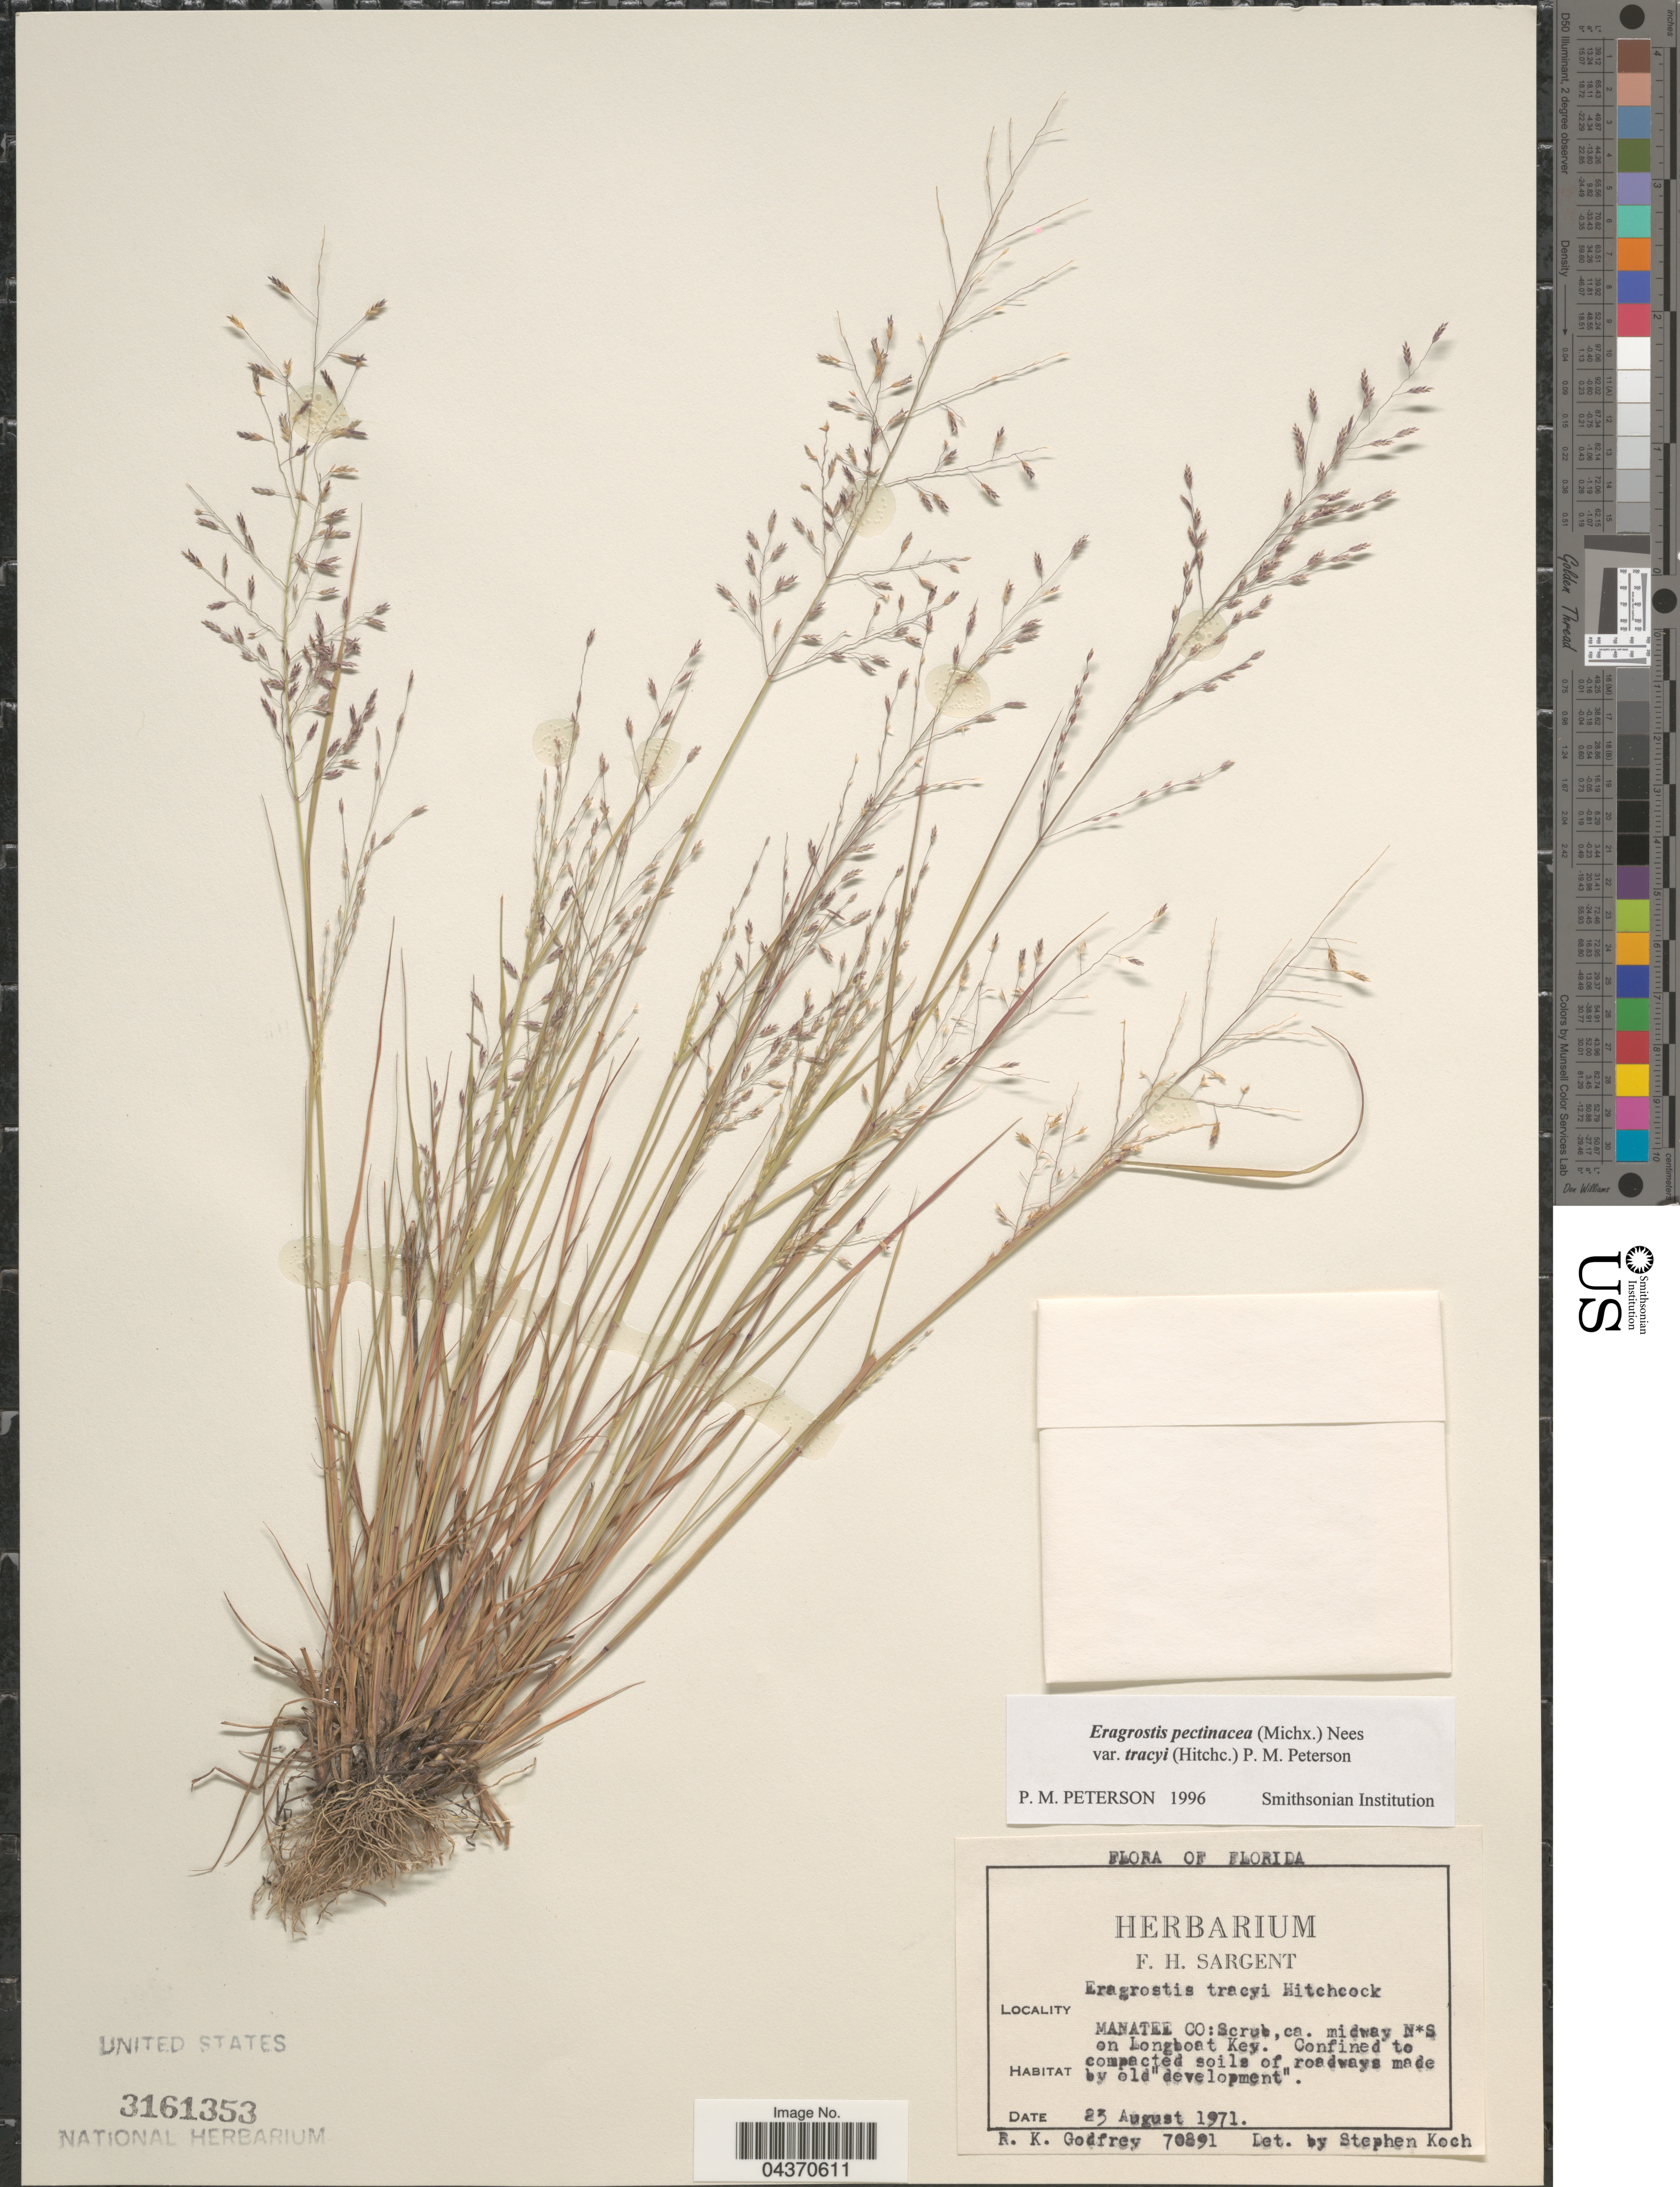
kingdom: Plantae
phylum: Tracheophyta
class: Liliopsida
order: Poales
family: Poaceae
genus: Eragrostis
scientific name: Eragrostis pectinacea var. tracyi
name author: (Hitchc.) P.M. Peterson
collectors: R. K. Godfrey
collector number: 70891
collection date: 1971-08-23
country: United States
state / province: Florida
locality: Manatee Co: Scrub, ca. midway NxS on Longboat Key.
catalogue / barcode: US 3161353